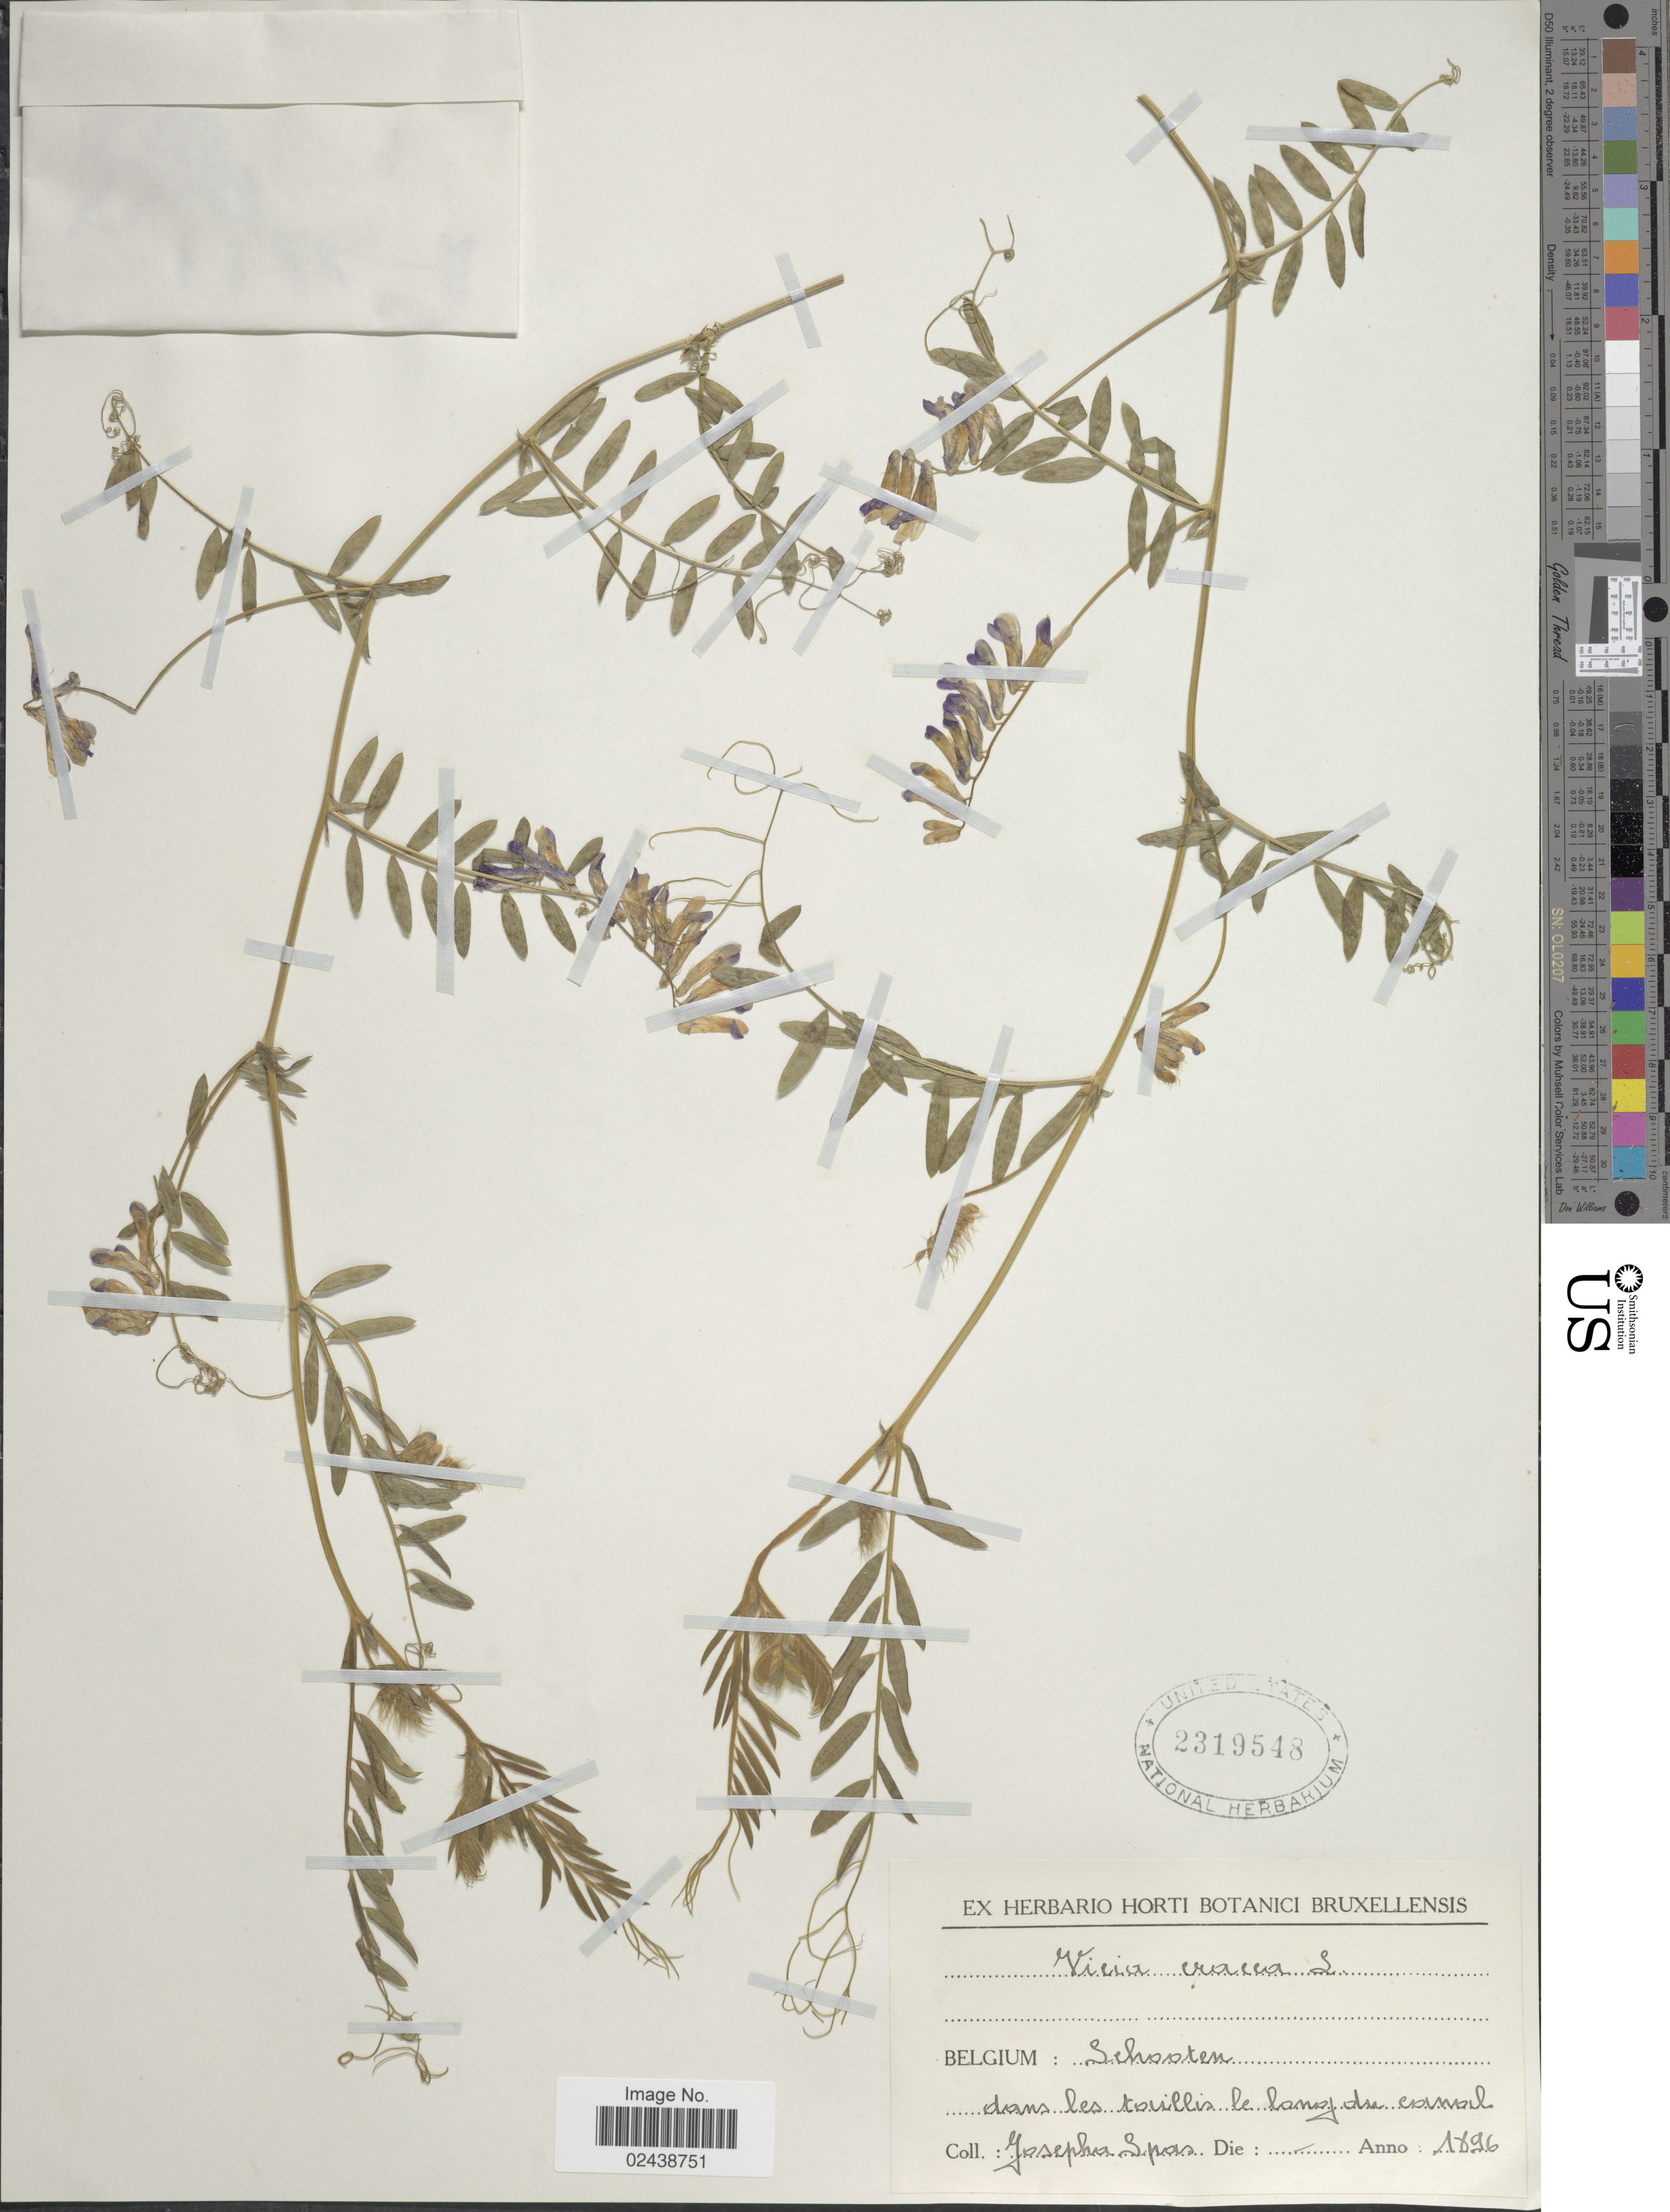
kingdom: Plantae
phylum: Tracheophyta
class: Magnoliopsida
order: Fabales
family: Fabaceae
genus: Vicia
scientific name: Vicia cracca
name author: L.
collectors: J. Spas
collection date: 1896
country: Belgium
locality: Schooten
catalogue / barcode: US 2319548